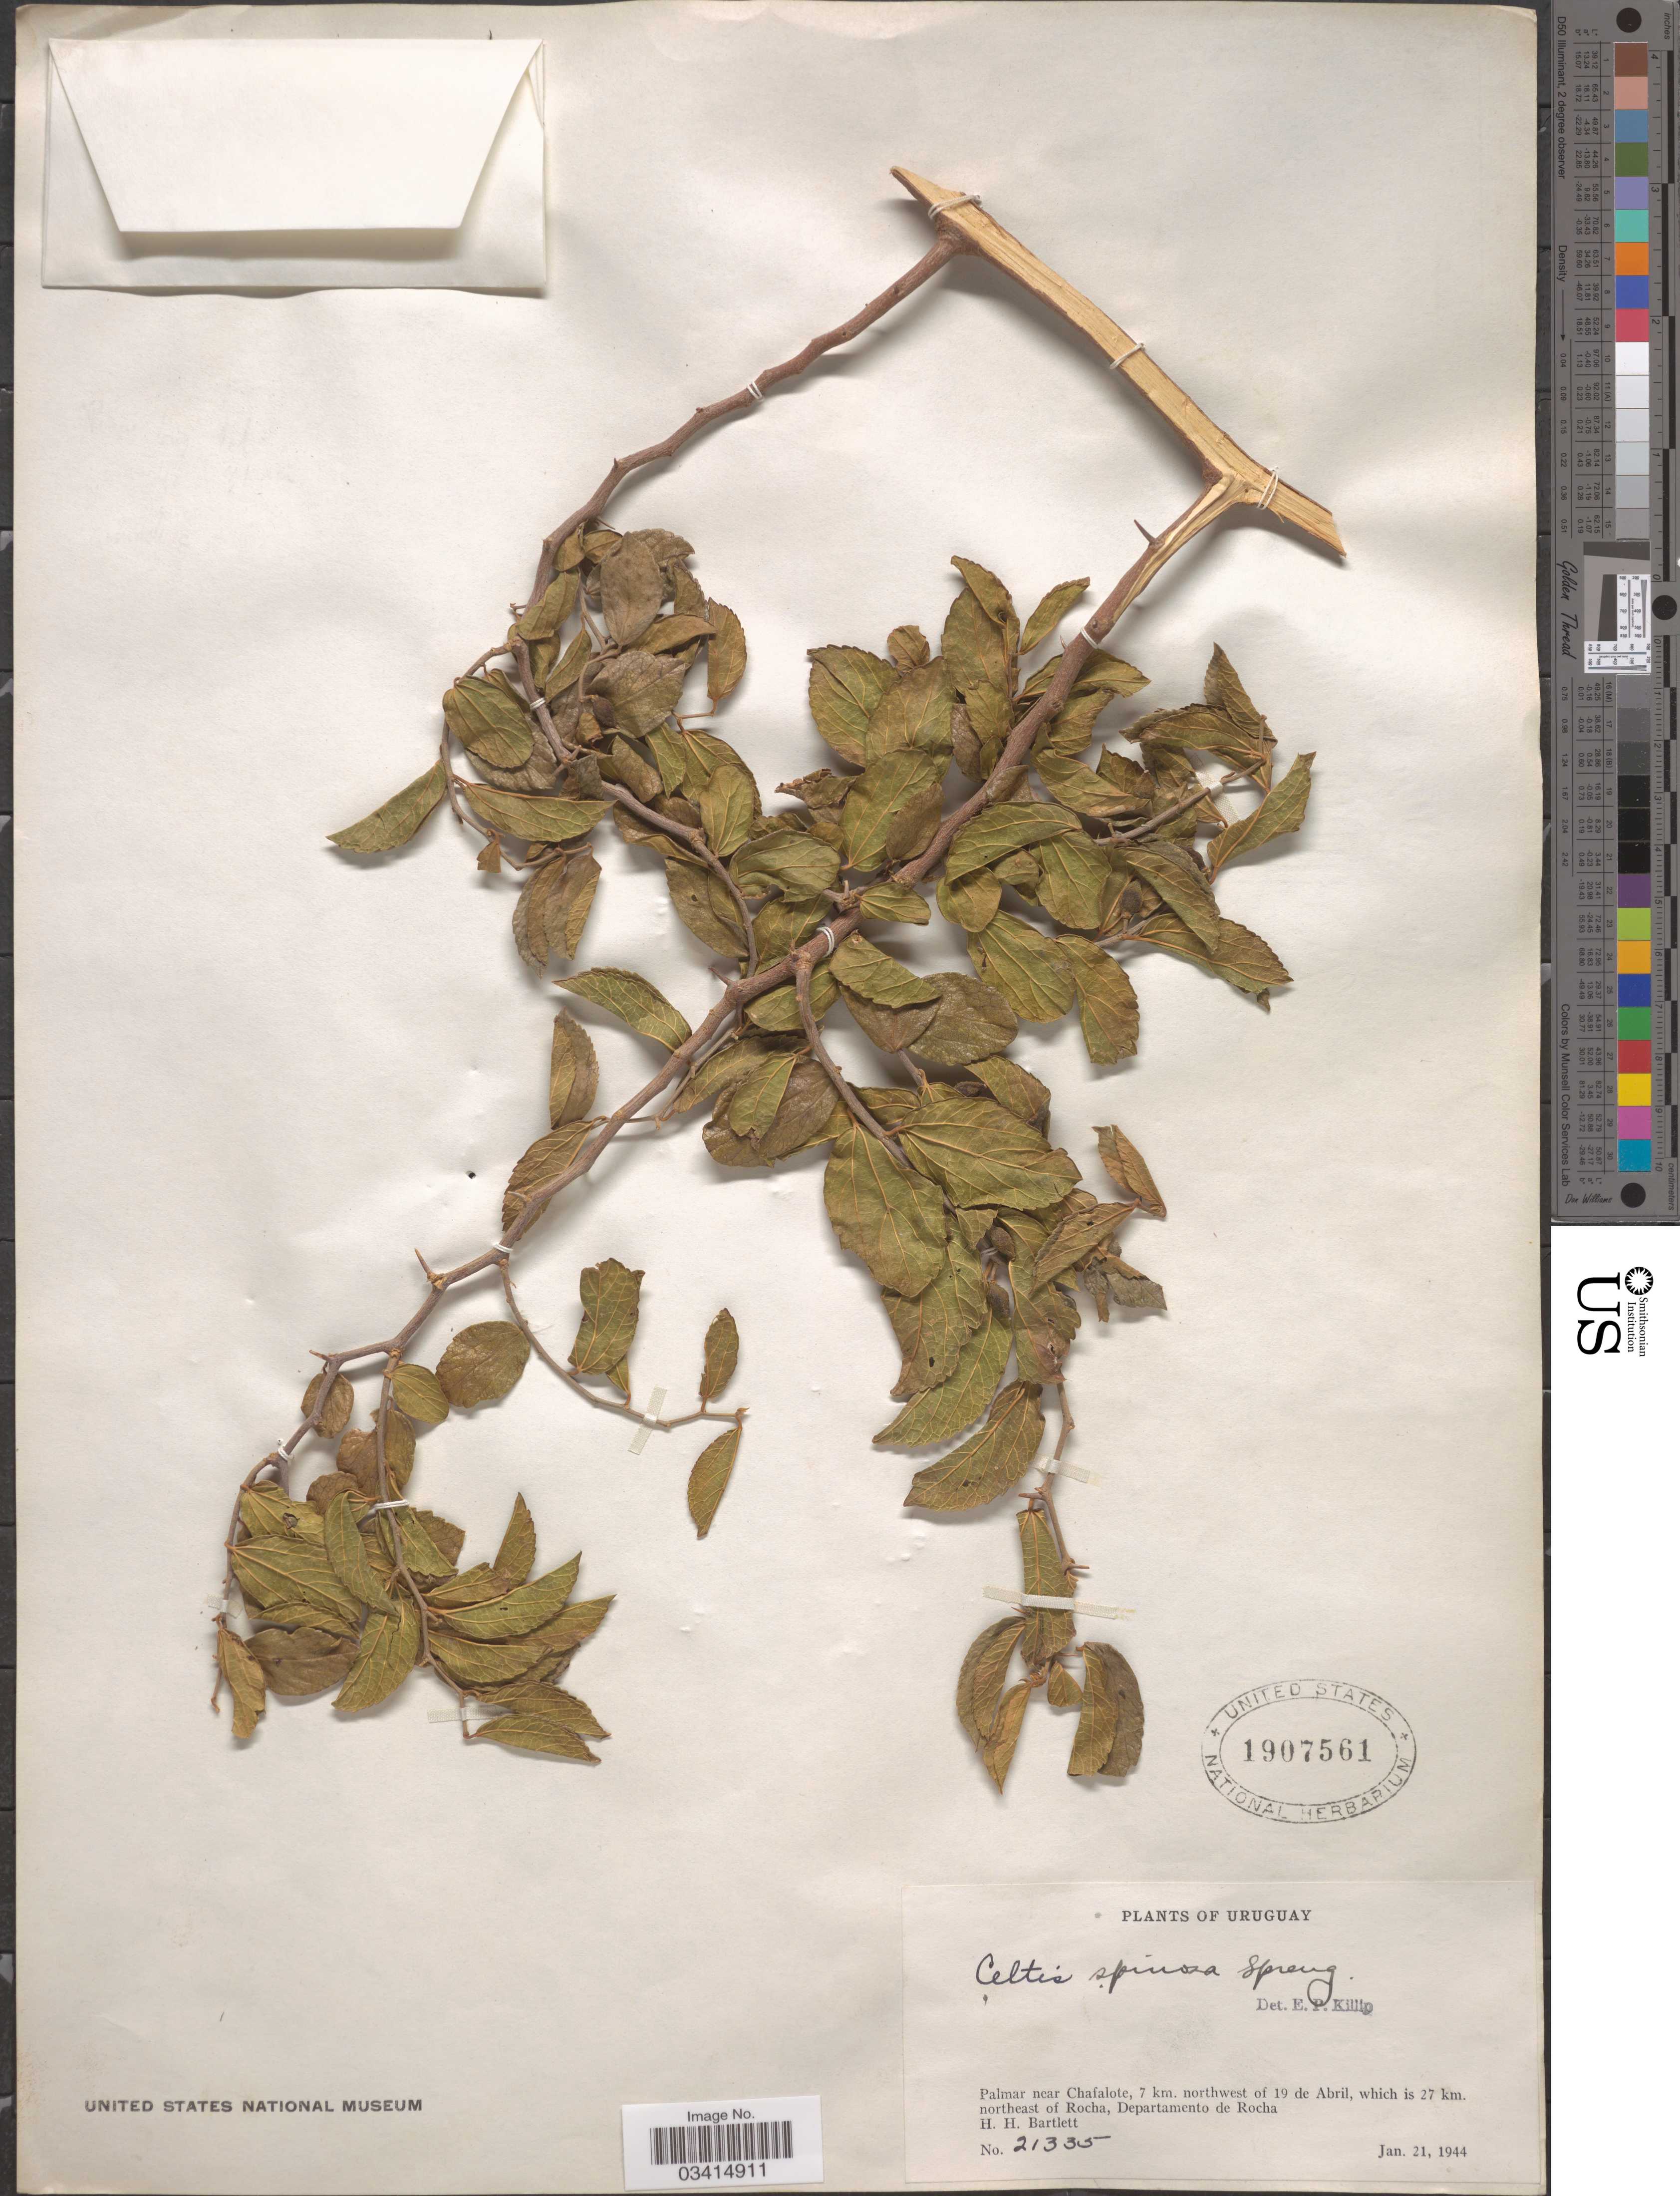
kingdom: Plantae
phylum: Tracheophyta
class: Magnoliopsida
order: Rosales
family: Cannabaceae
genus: Celtis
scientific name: Celtis spinosa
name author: Ruiz ex Miq.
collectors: H. H. Bartlett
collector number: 21335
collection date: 1944-01-21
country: Uruguay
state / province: Rocha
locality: Palmar near Chafalote, 7 km. northwest of 19 de Abril, which is 27 km. northeast of Rocha, Departamento de Rocha.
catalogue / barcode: US 1907561